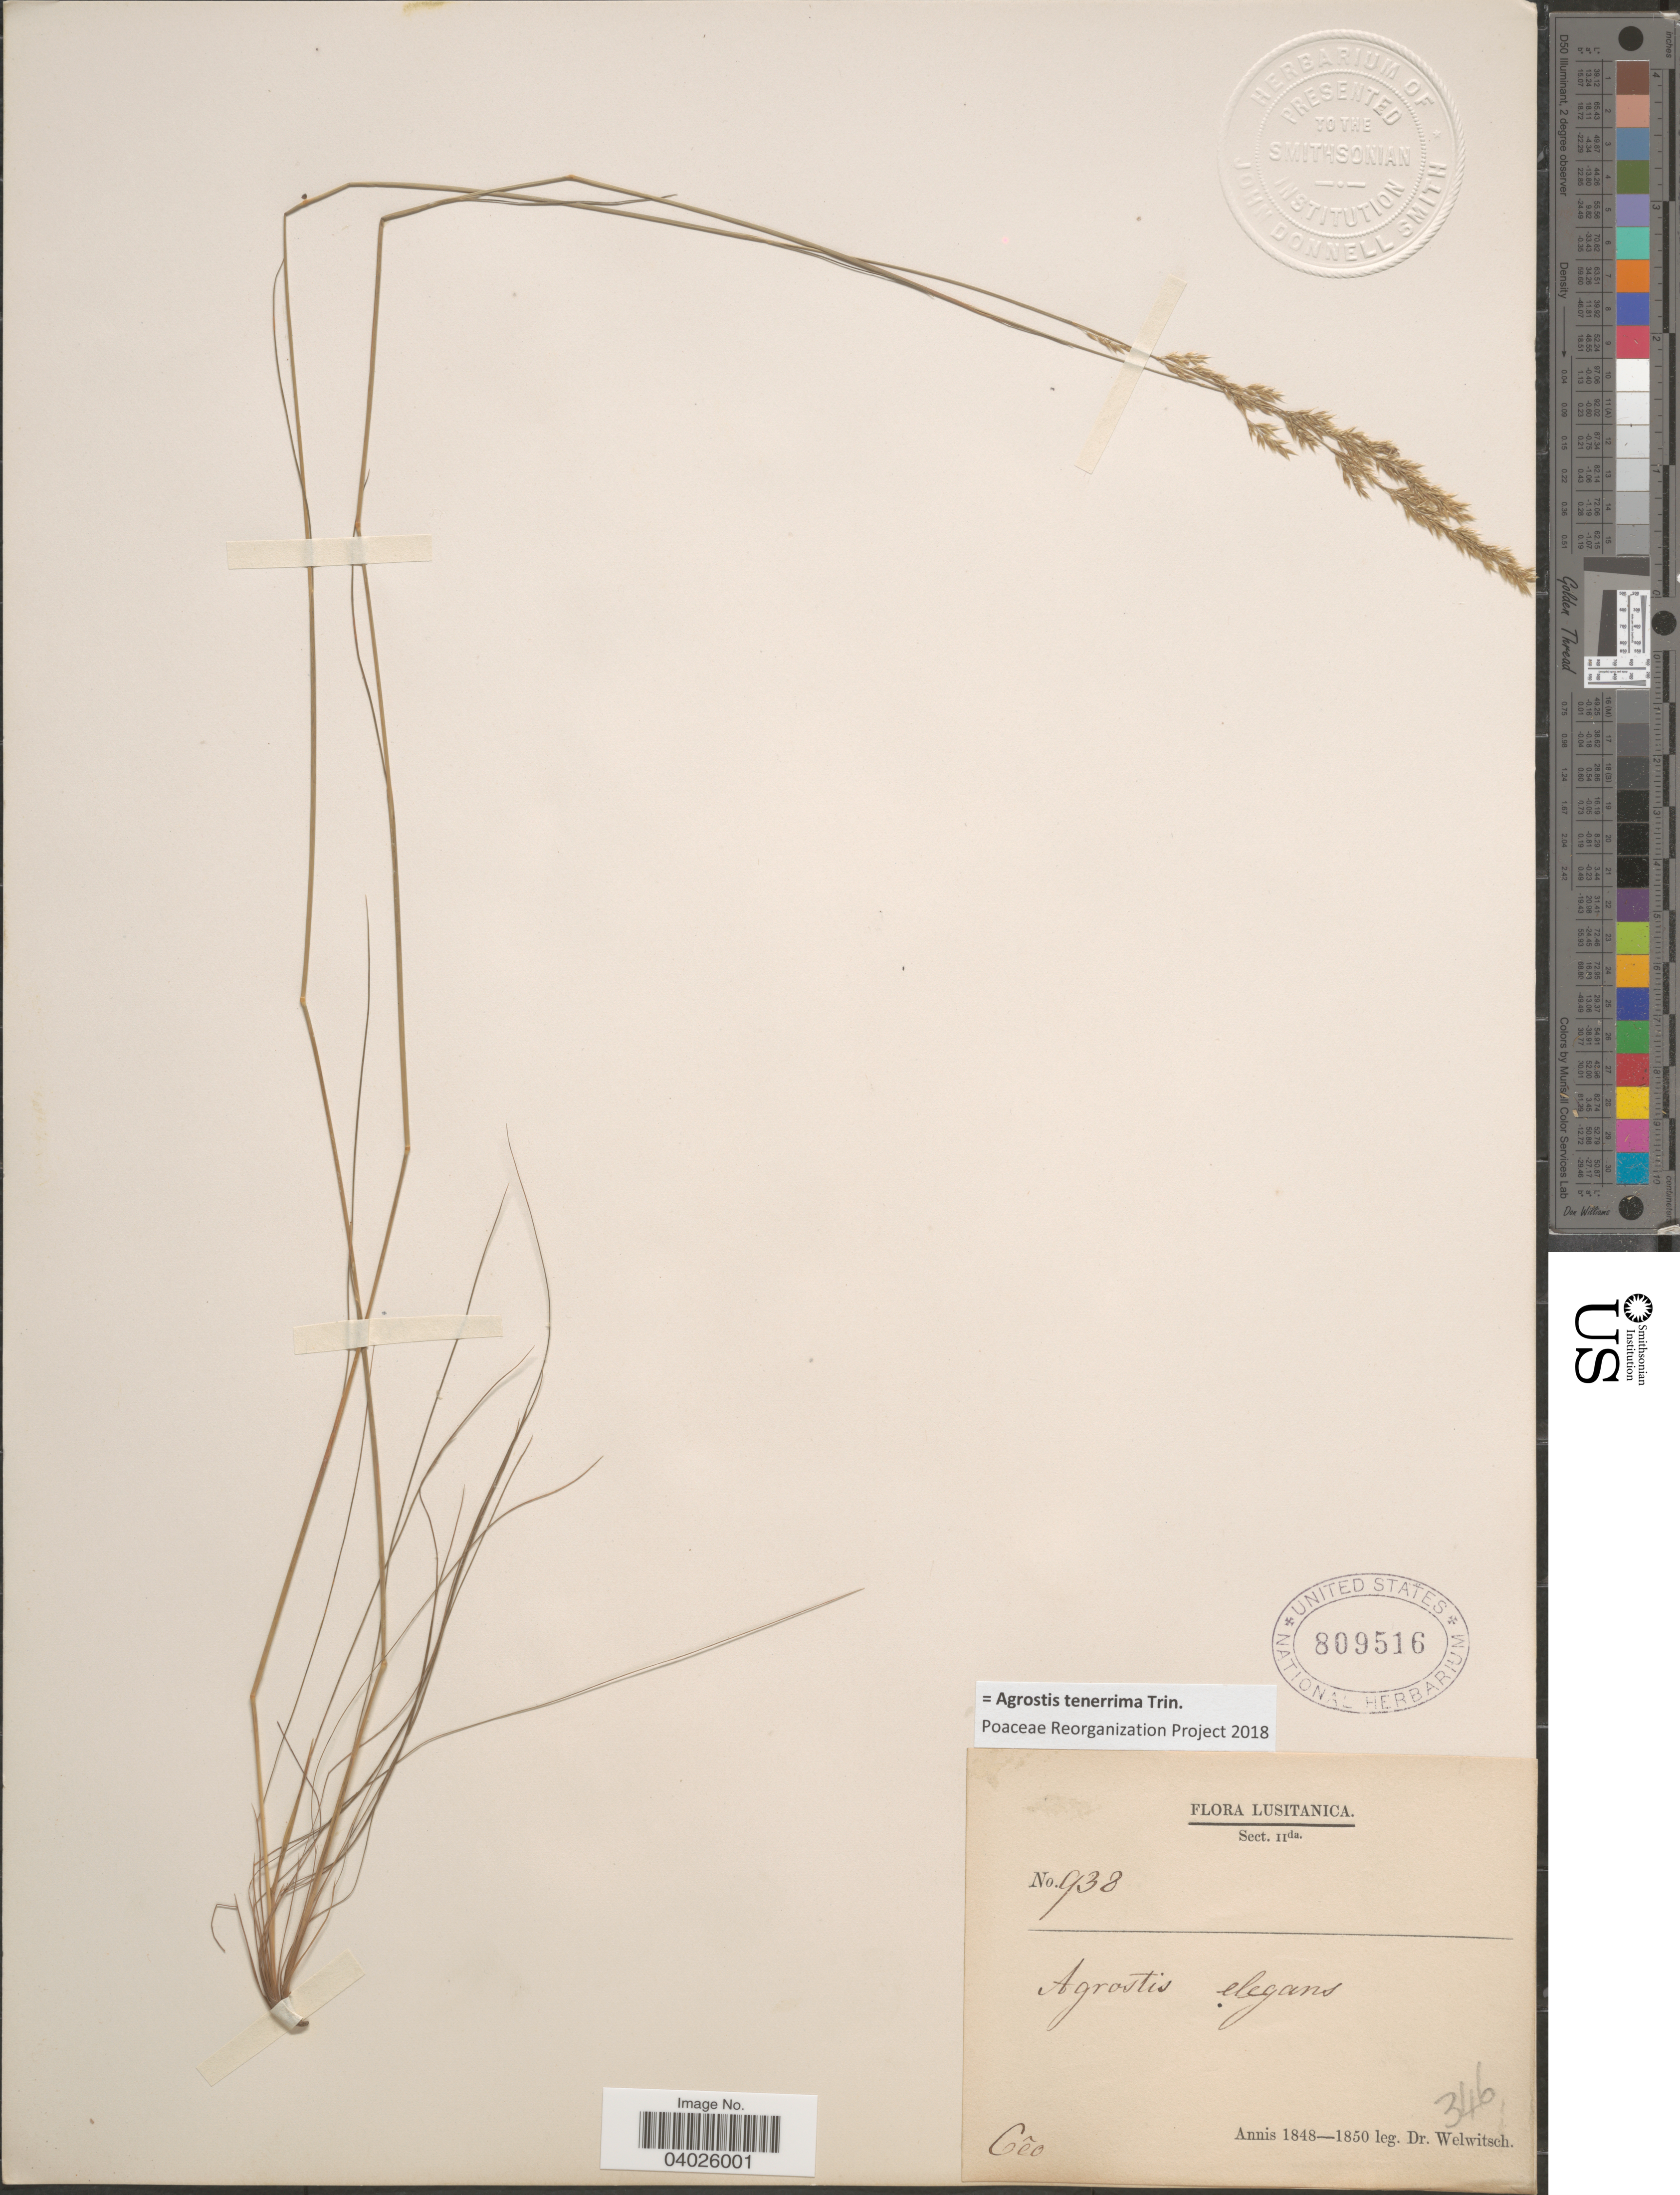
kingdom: Plantae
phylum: Tracheophyta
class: Liliopsida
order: Poales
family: Poaceae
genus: Agrostis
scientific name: Agrostis tenerrima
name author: Trin.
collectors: -. Welwitsch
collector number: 938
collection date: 1848/1850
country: Portugal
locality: Lusitanica. Sect. IIda. Gêo.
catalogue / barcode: US 809516